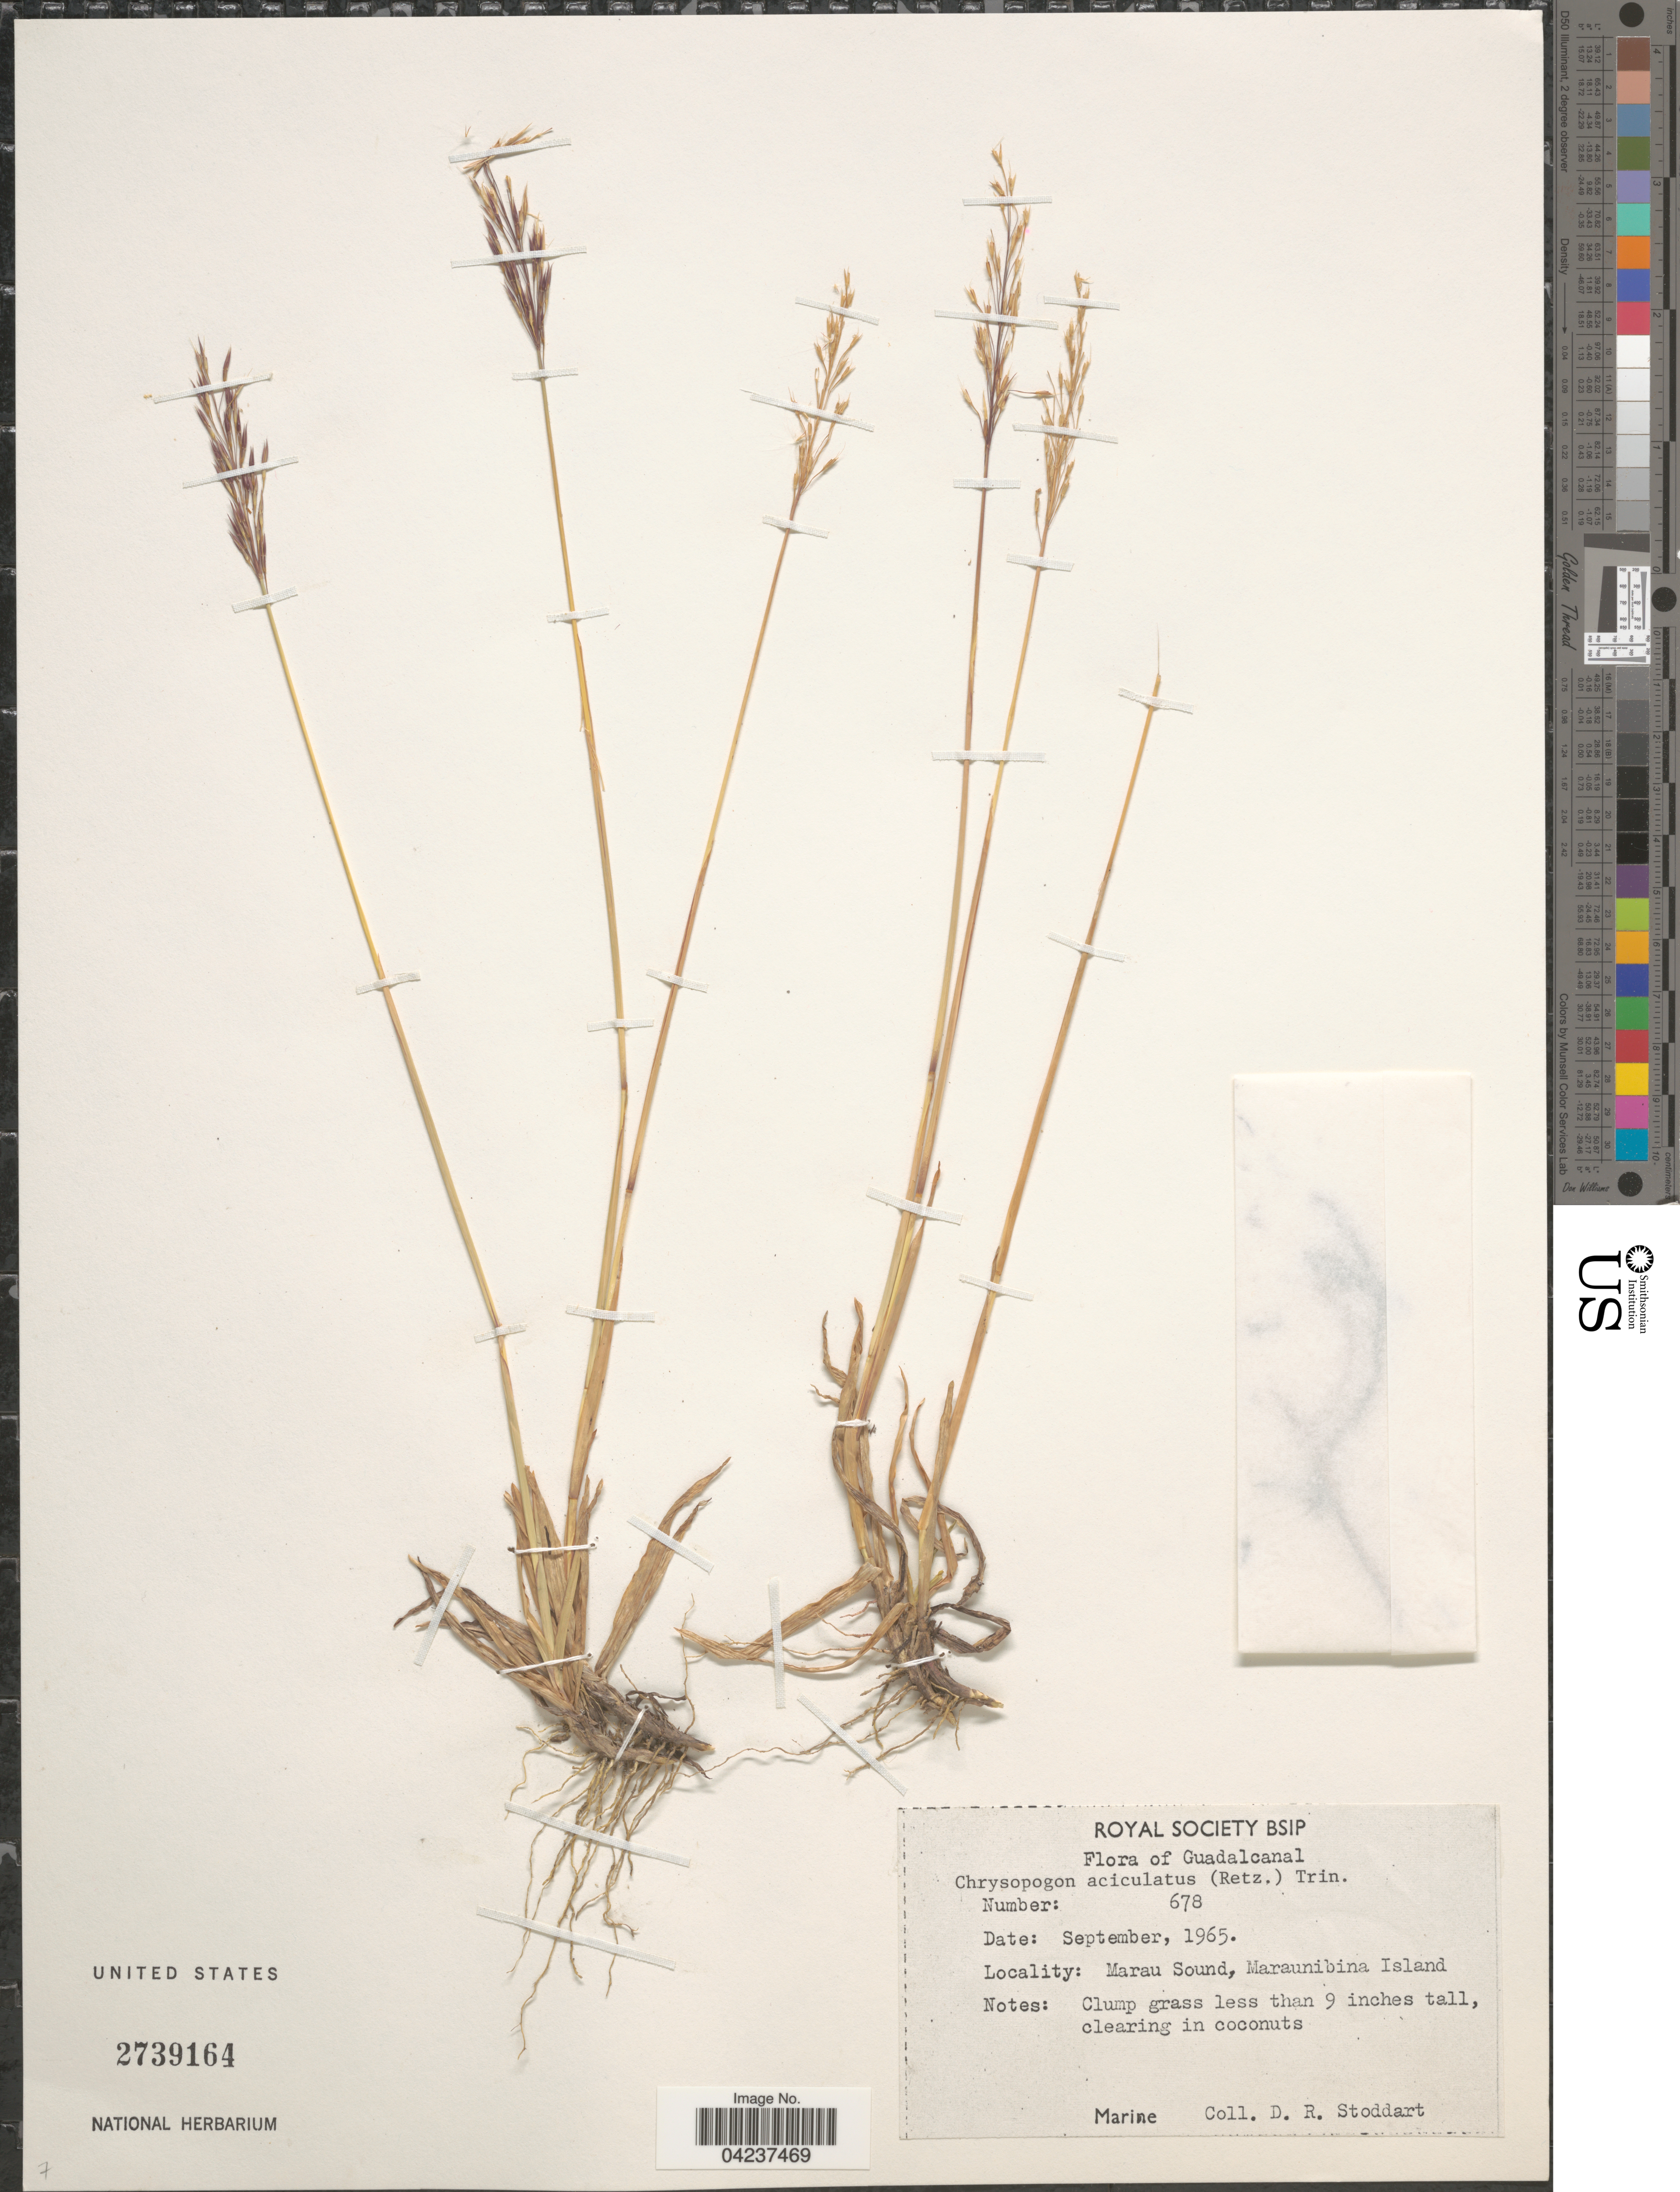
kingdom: Plantae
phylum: Tracheophyta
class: Liliopsida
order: Poales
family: Poaceae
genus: Chrysopogon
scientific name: Chrysopogon aciculatus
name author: (Retz.) Trin.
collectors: D. R. Stoddart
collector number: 678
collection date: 1965-09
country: Solomon Islands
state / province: Solomon Islands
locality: Guadalcanal. Marau Sound, Maraunibina Island.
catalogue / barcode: US 2739164